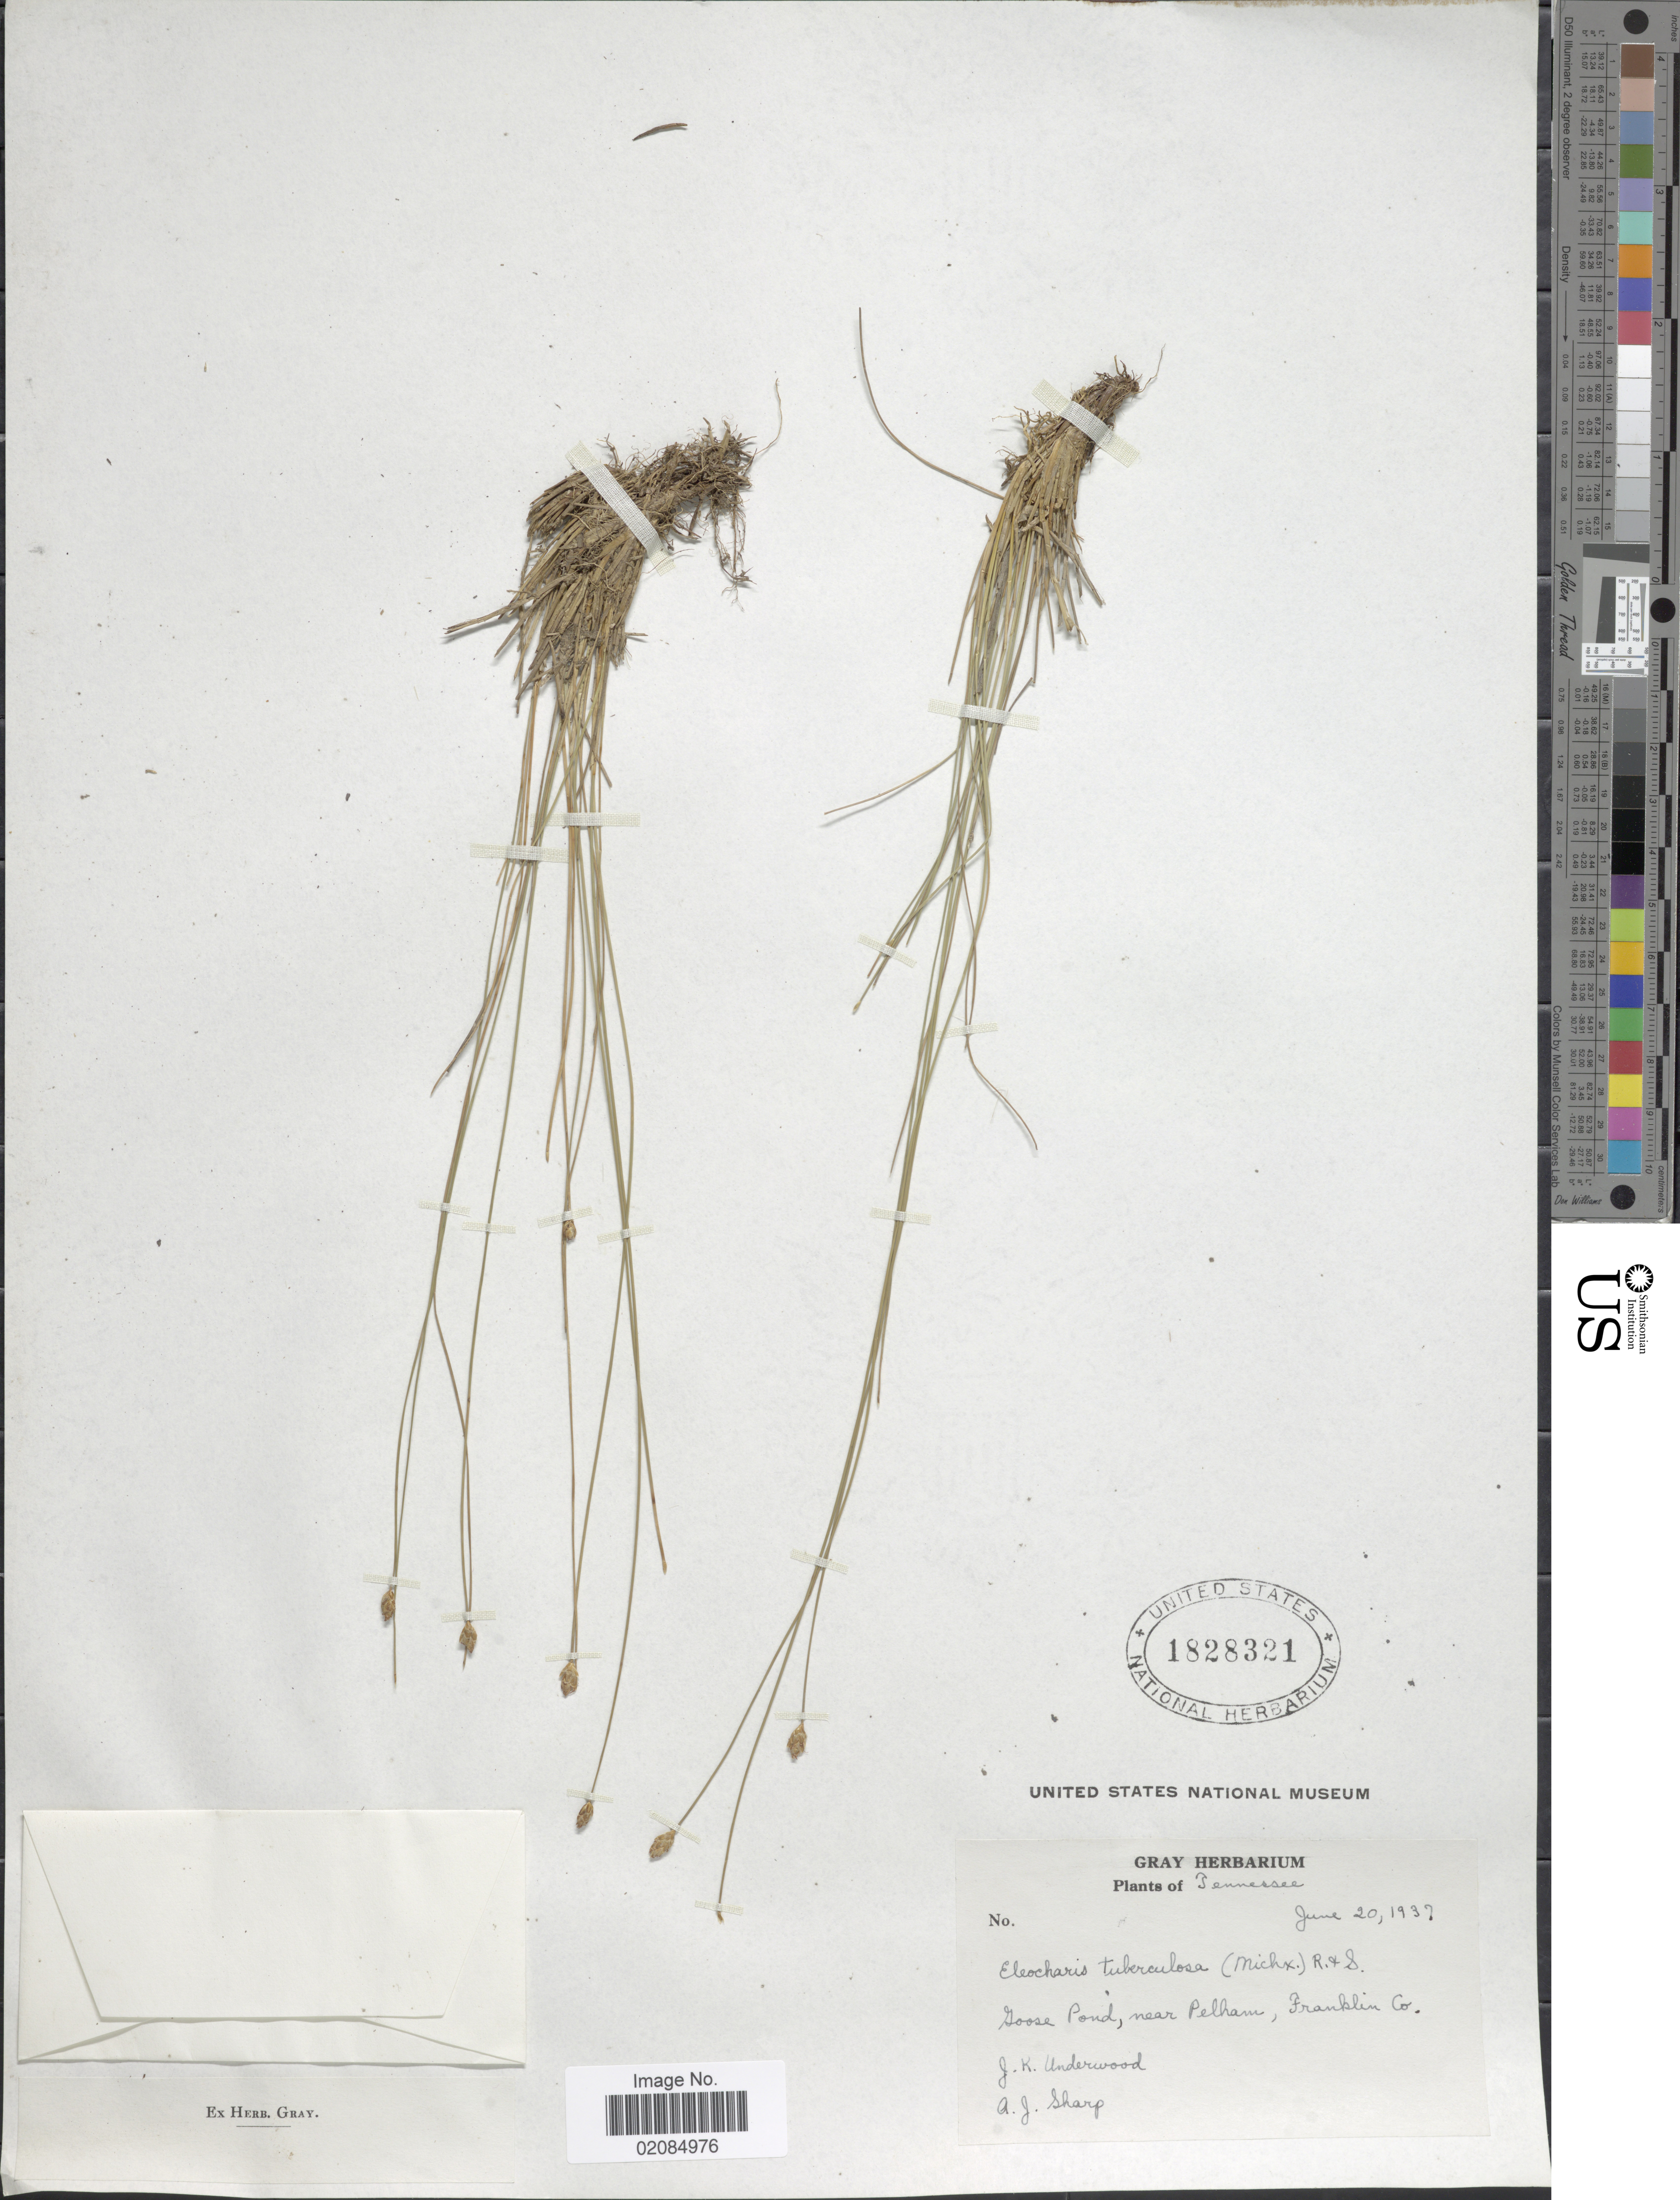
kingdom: Plantae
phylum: Tracheophyta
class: Liliopsida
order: Poales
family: Cyperaceae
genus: Eleocharis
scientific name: Eleocharis tuberculosa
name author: (Michx.) Roem. & Schult.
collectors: J. K. Underwood & A. J. Sharp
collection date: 1937-06-20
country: United States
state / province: Tennessee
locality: Goose Pond, near Pelham, Franklin Co.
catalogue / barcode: US 1828321